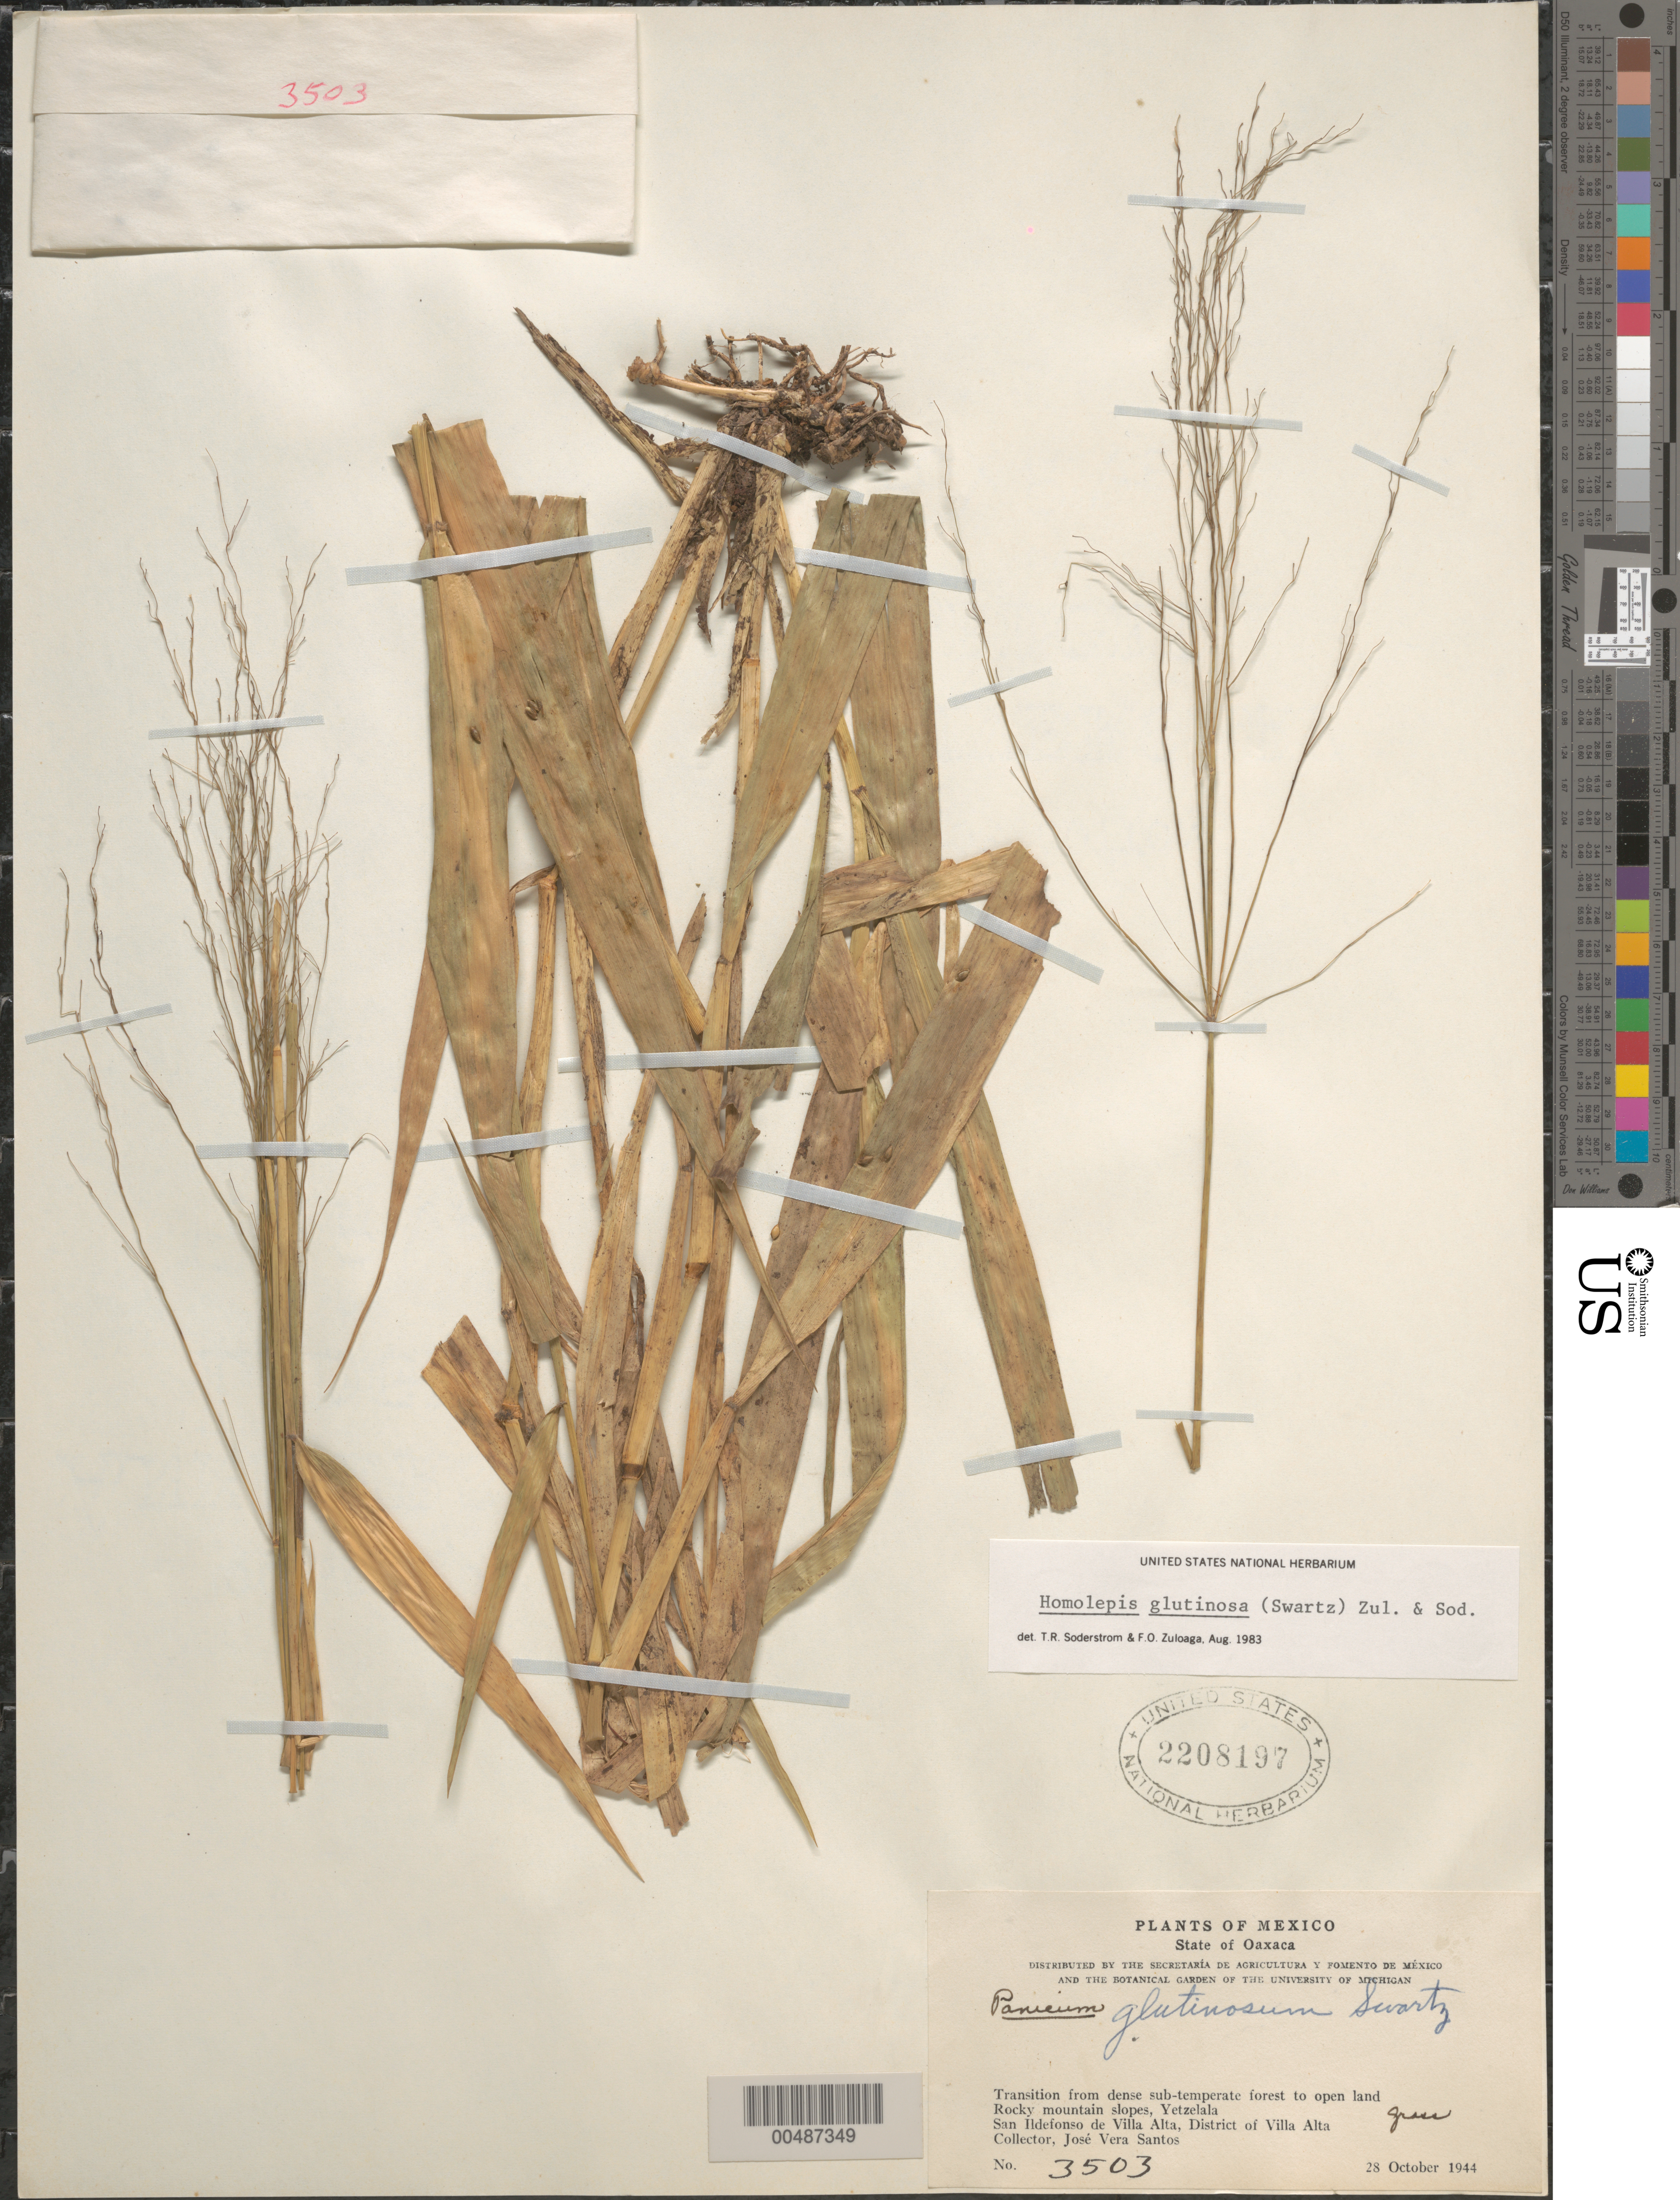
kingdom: Plantae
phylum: Tracheophyta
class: Liliopsida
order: Poales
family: Poaceae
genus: Homolepis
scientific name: Homolepis glutinosa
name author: (Sw.) Zuloaga & Soderstr.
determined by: Soderstrom, T. R.; Zuloaga, F. O.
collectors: J. V. Santos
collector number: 3503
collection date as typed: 28 Oct 1944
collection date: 1944-10-28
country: Mexico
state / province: Oaxaca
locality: Yetzelala, San Ildefonso de Villa Alta, Dist of Villa Alta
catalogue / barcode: US 2208197